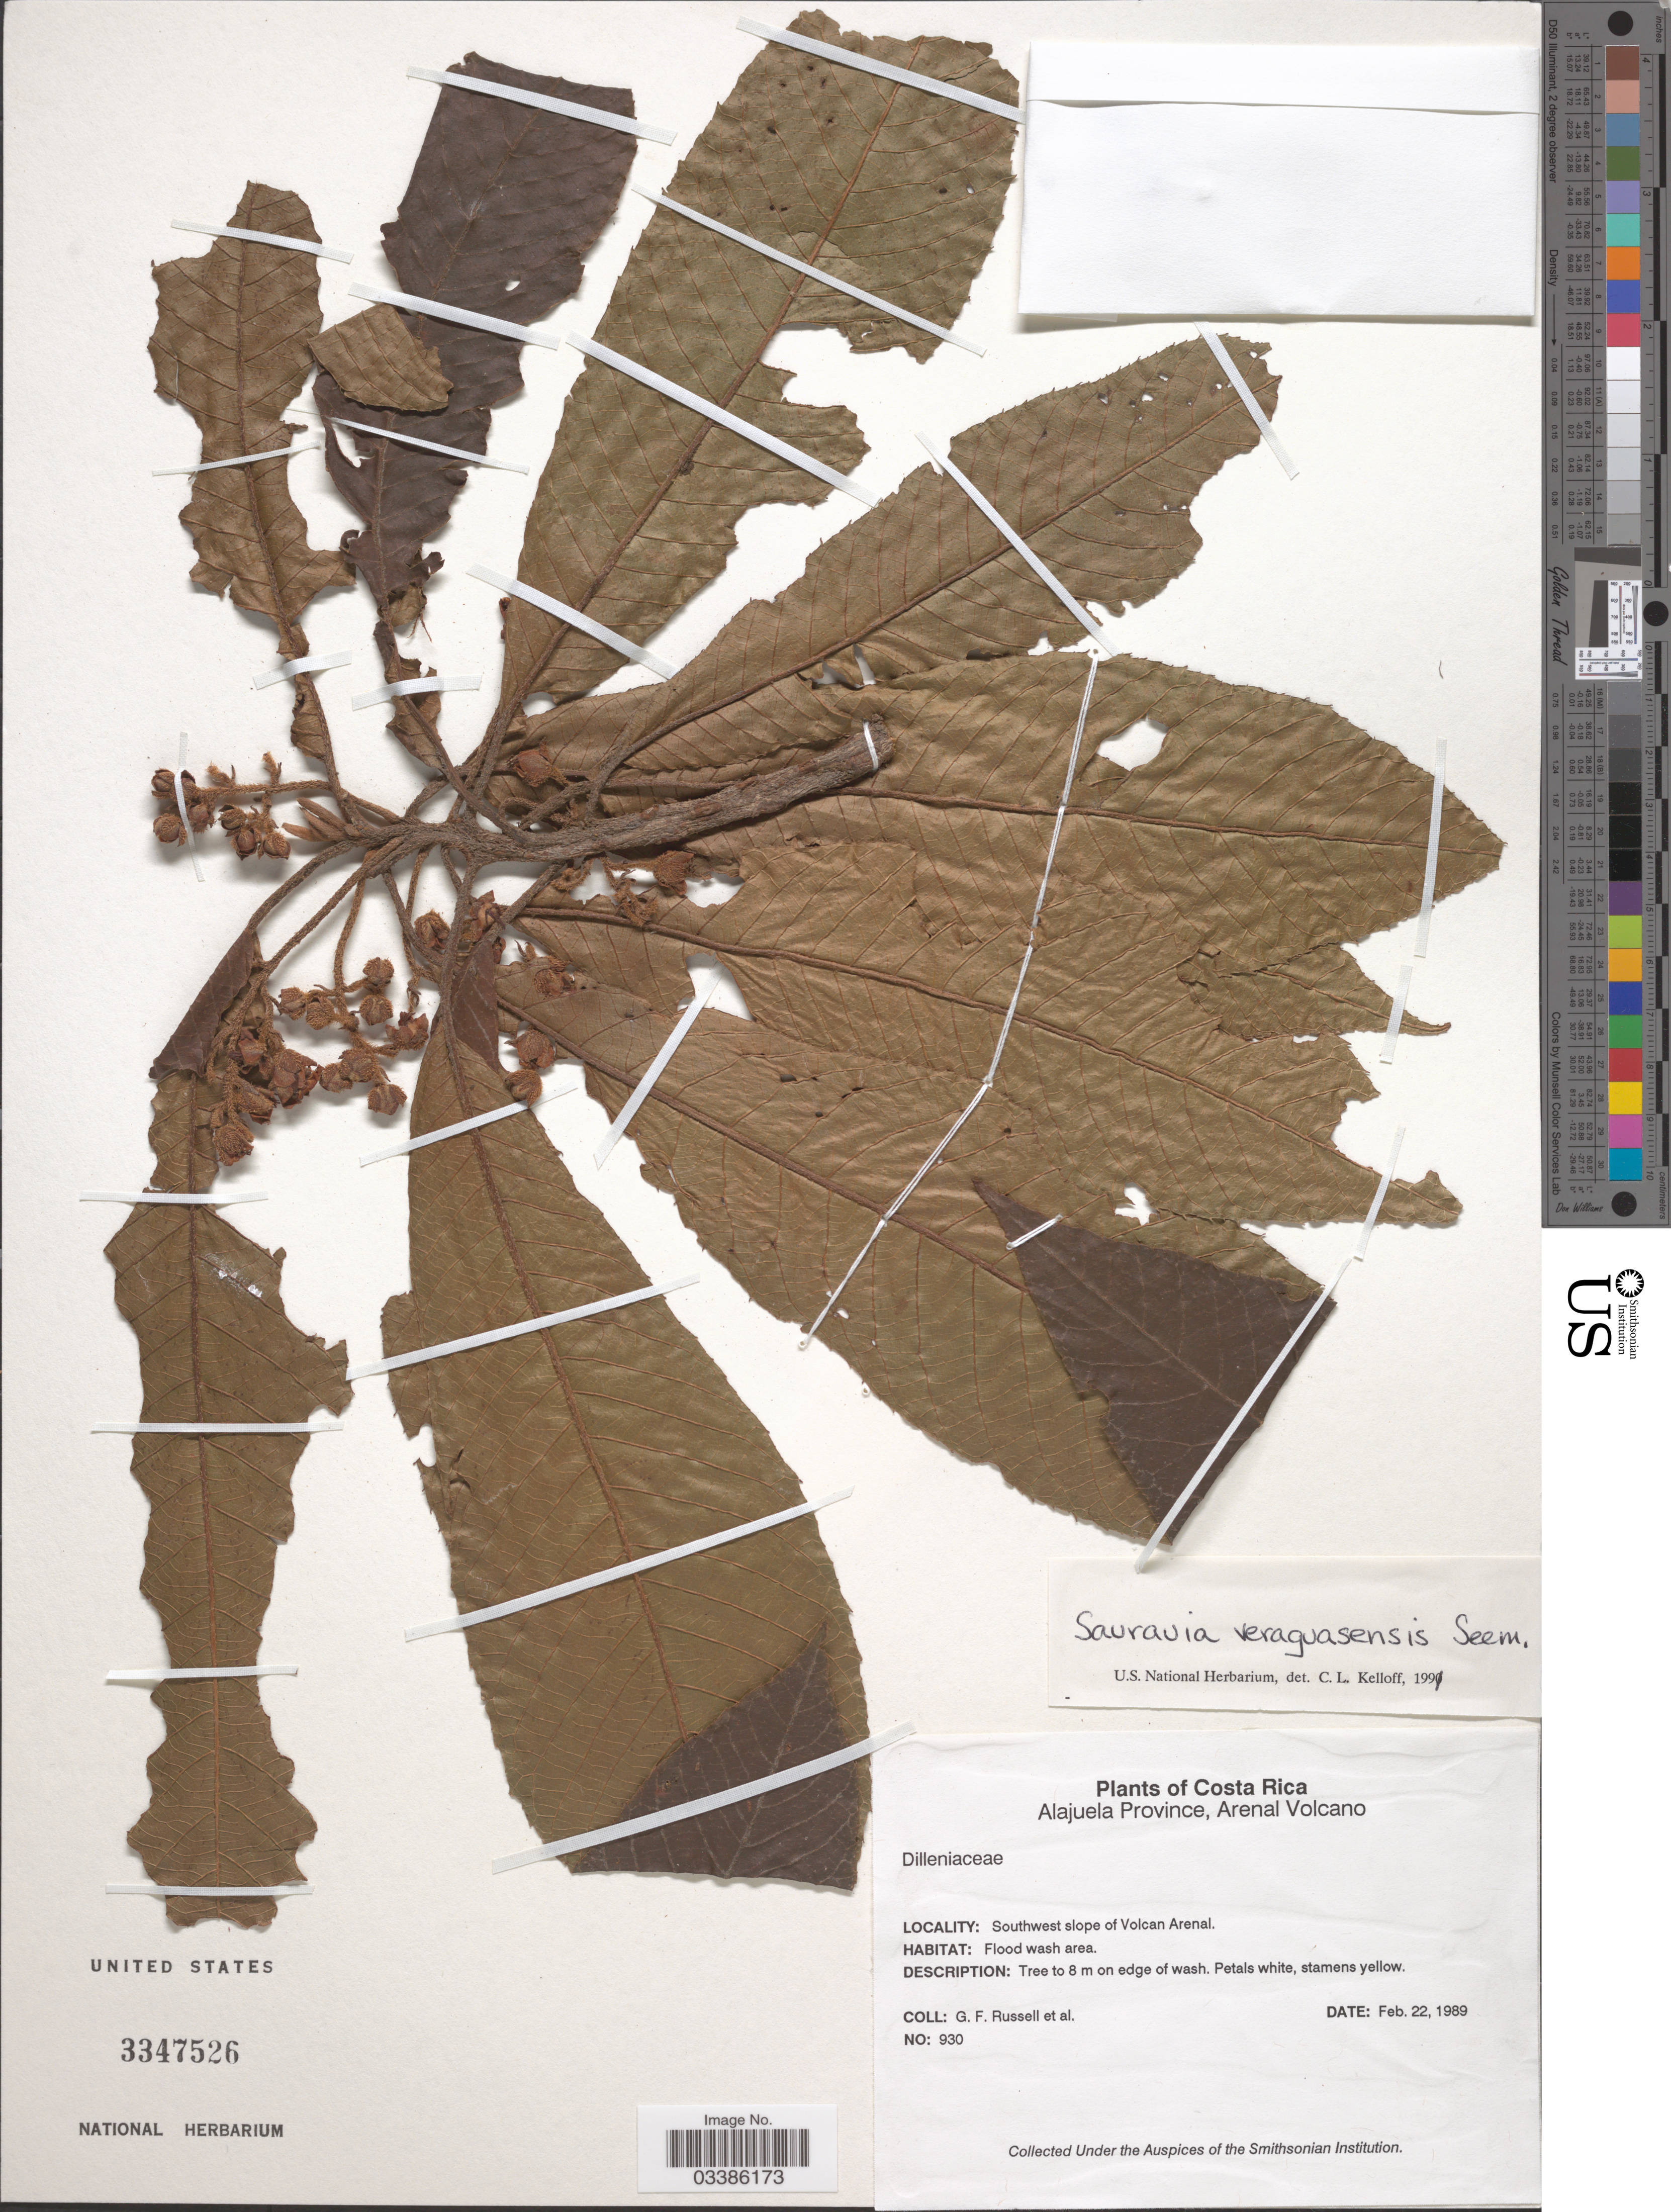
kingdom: Plantae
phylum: Tracheophyta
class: Magnoliopsida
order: Ericales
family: Actinidiaceae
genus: Saurauia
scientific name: Saurauia veraguasensis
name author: Seem.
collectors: G. Russell & et al.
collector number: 930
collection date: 1989-02-22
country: Costa Rica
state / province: Alajuela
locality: Arenal Volcano. Southwest slope of Volcan Arenal.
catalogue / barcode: US 3347526